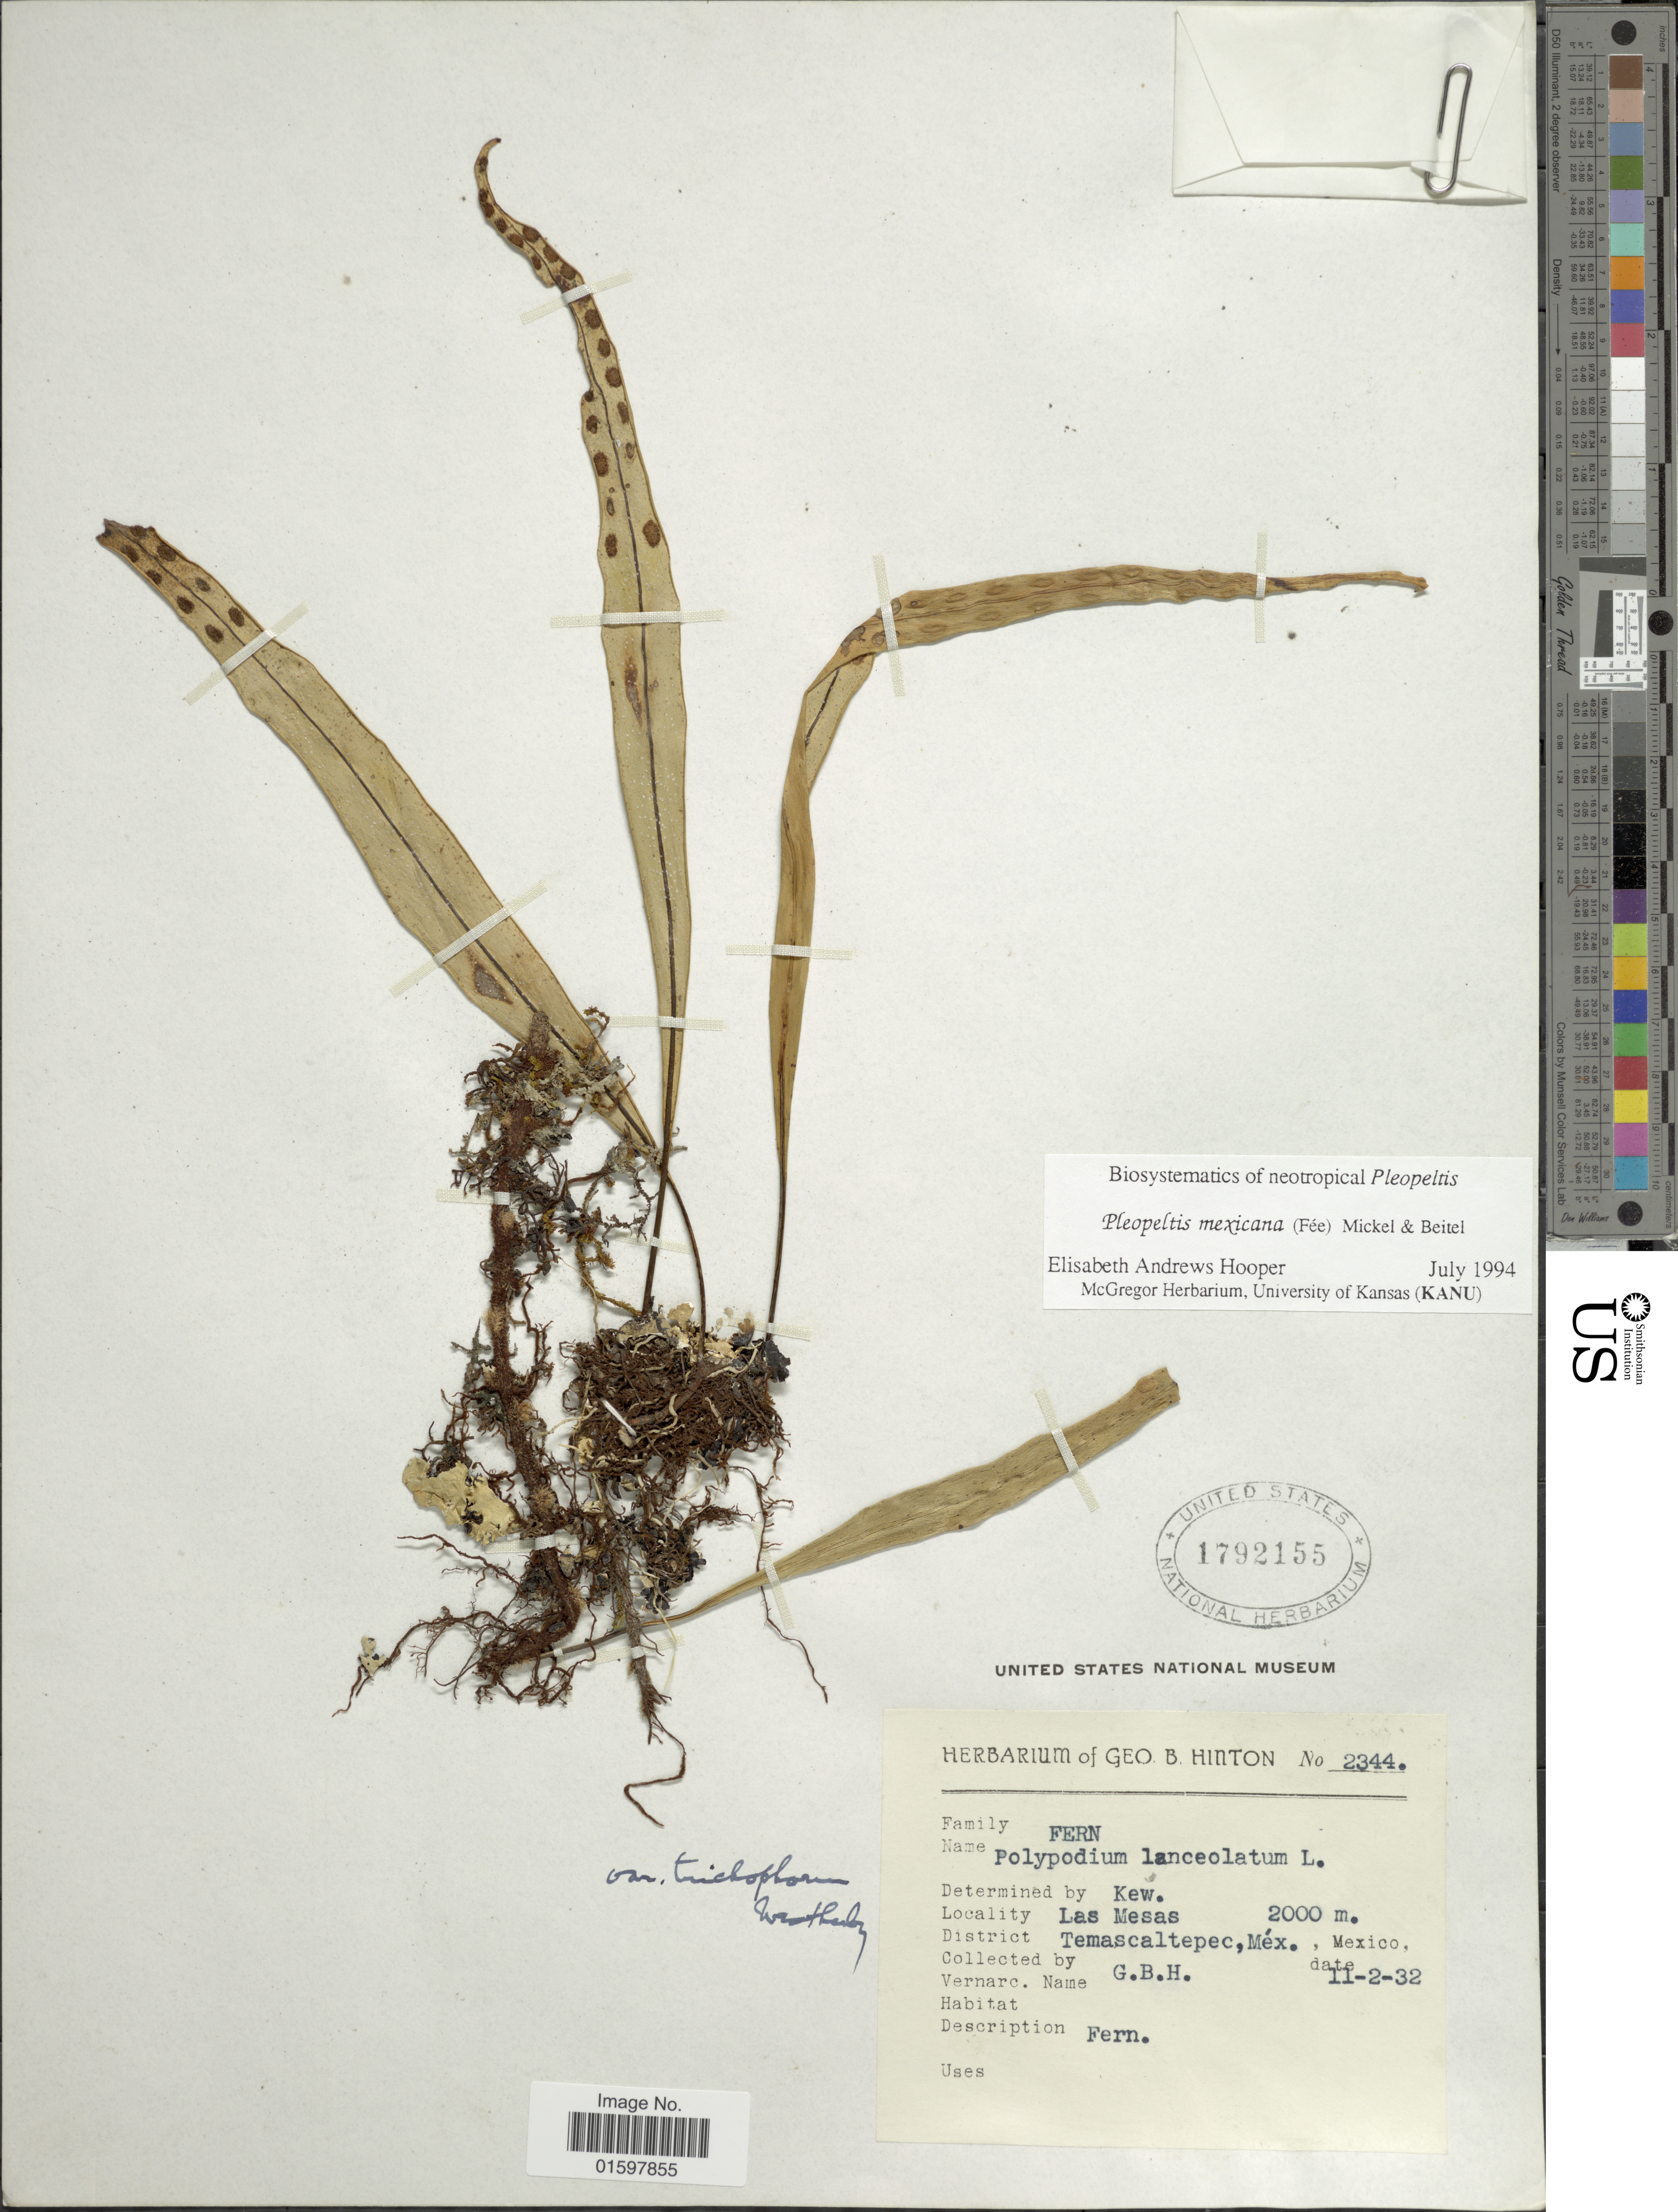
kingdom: Plantae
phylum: Tracheophyta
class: Polypodiopsida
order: Polypodiales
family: Polypodiaceae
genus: Pleopeltis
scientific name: Pleopeltis mexicana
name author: (Fée) Mickel & Beitel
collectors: G. B. Hinton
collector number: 2344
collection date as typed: Transcribed d/m/y: 2/2/32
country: Mexico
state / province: México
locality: Temascaltepec, Las Mesas.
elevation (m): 2000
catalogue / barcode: US 1792155